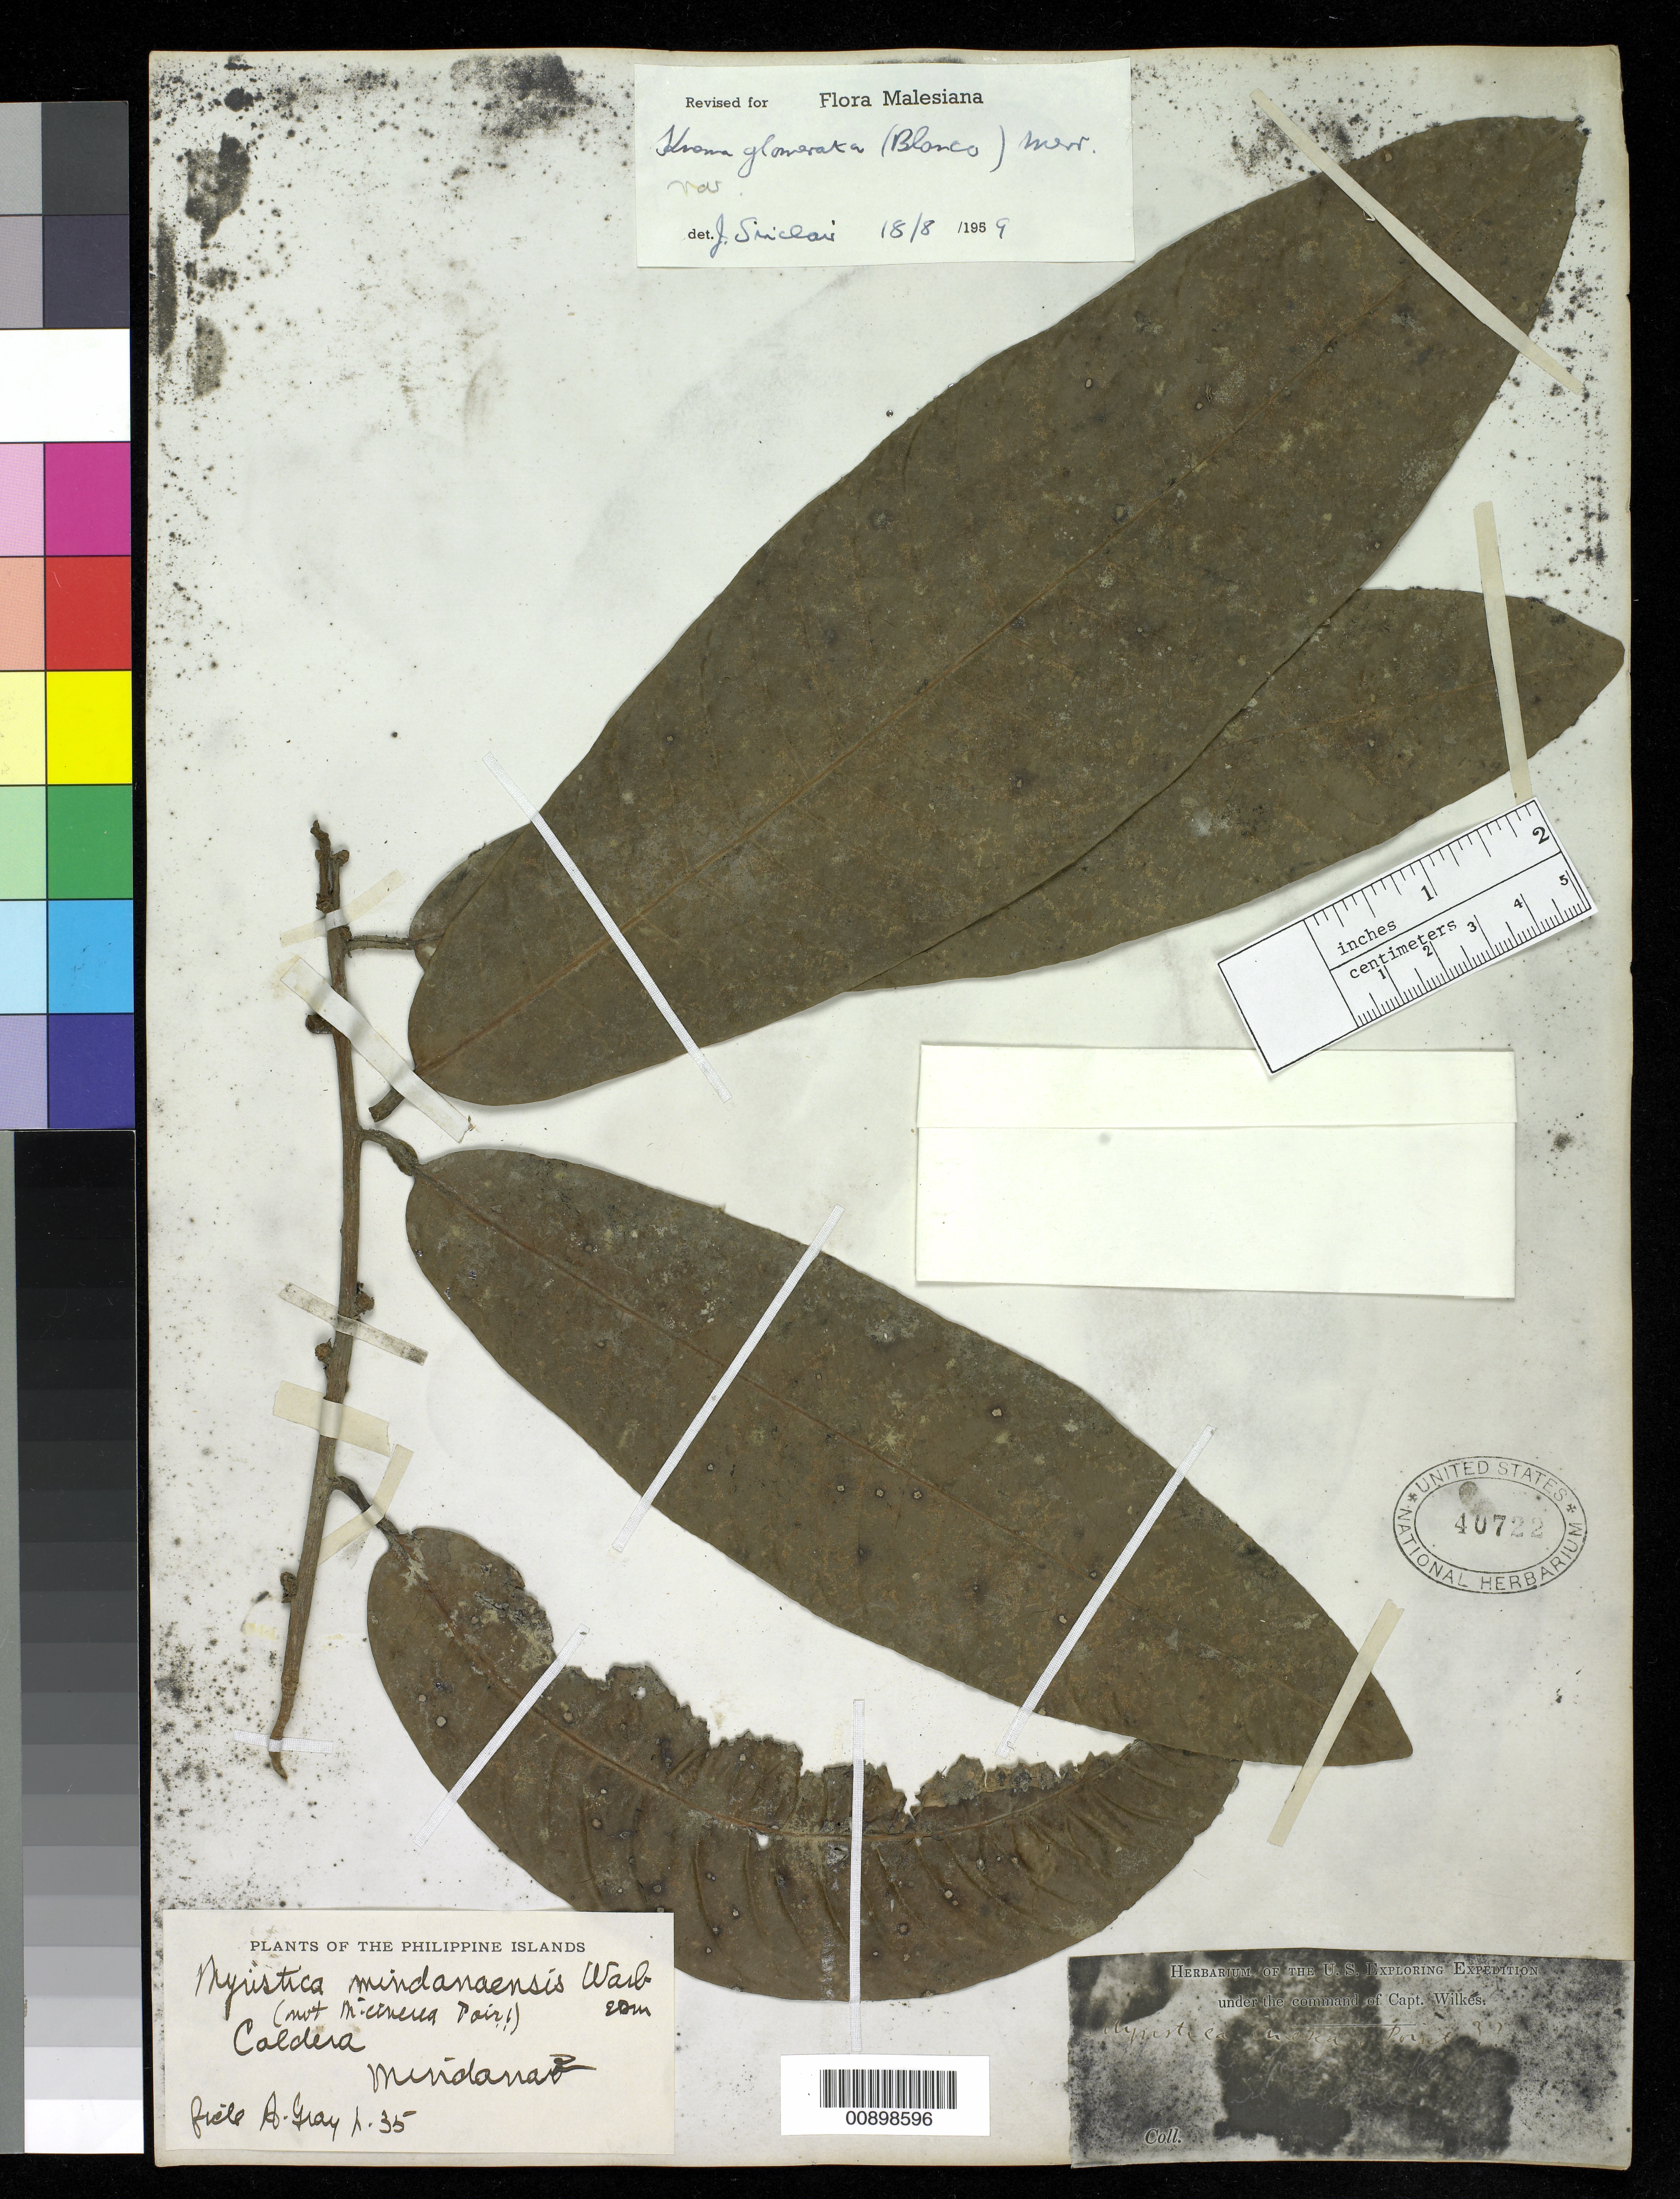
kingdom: Plantae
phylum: Tracheophyta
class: Magnoliopsida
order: Magnoliales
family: Myristicaceae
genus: Myristica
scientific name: Myristica glomerata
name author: (Blanco) Kudô & Masam.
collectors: Wilkes Explor. Exped.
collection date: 1838/1842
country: Philippines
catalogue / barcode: US 40722